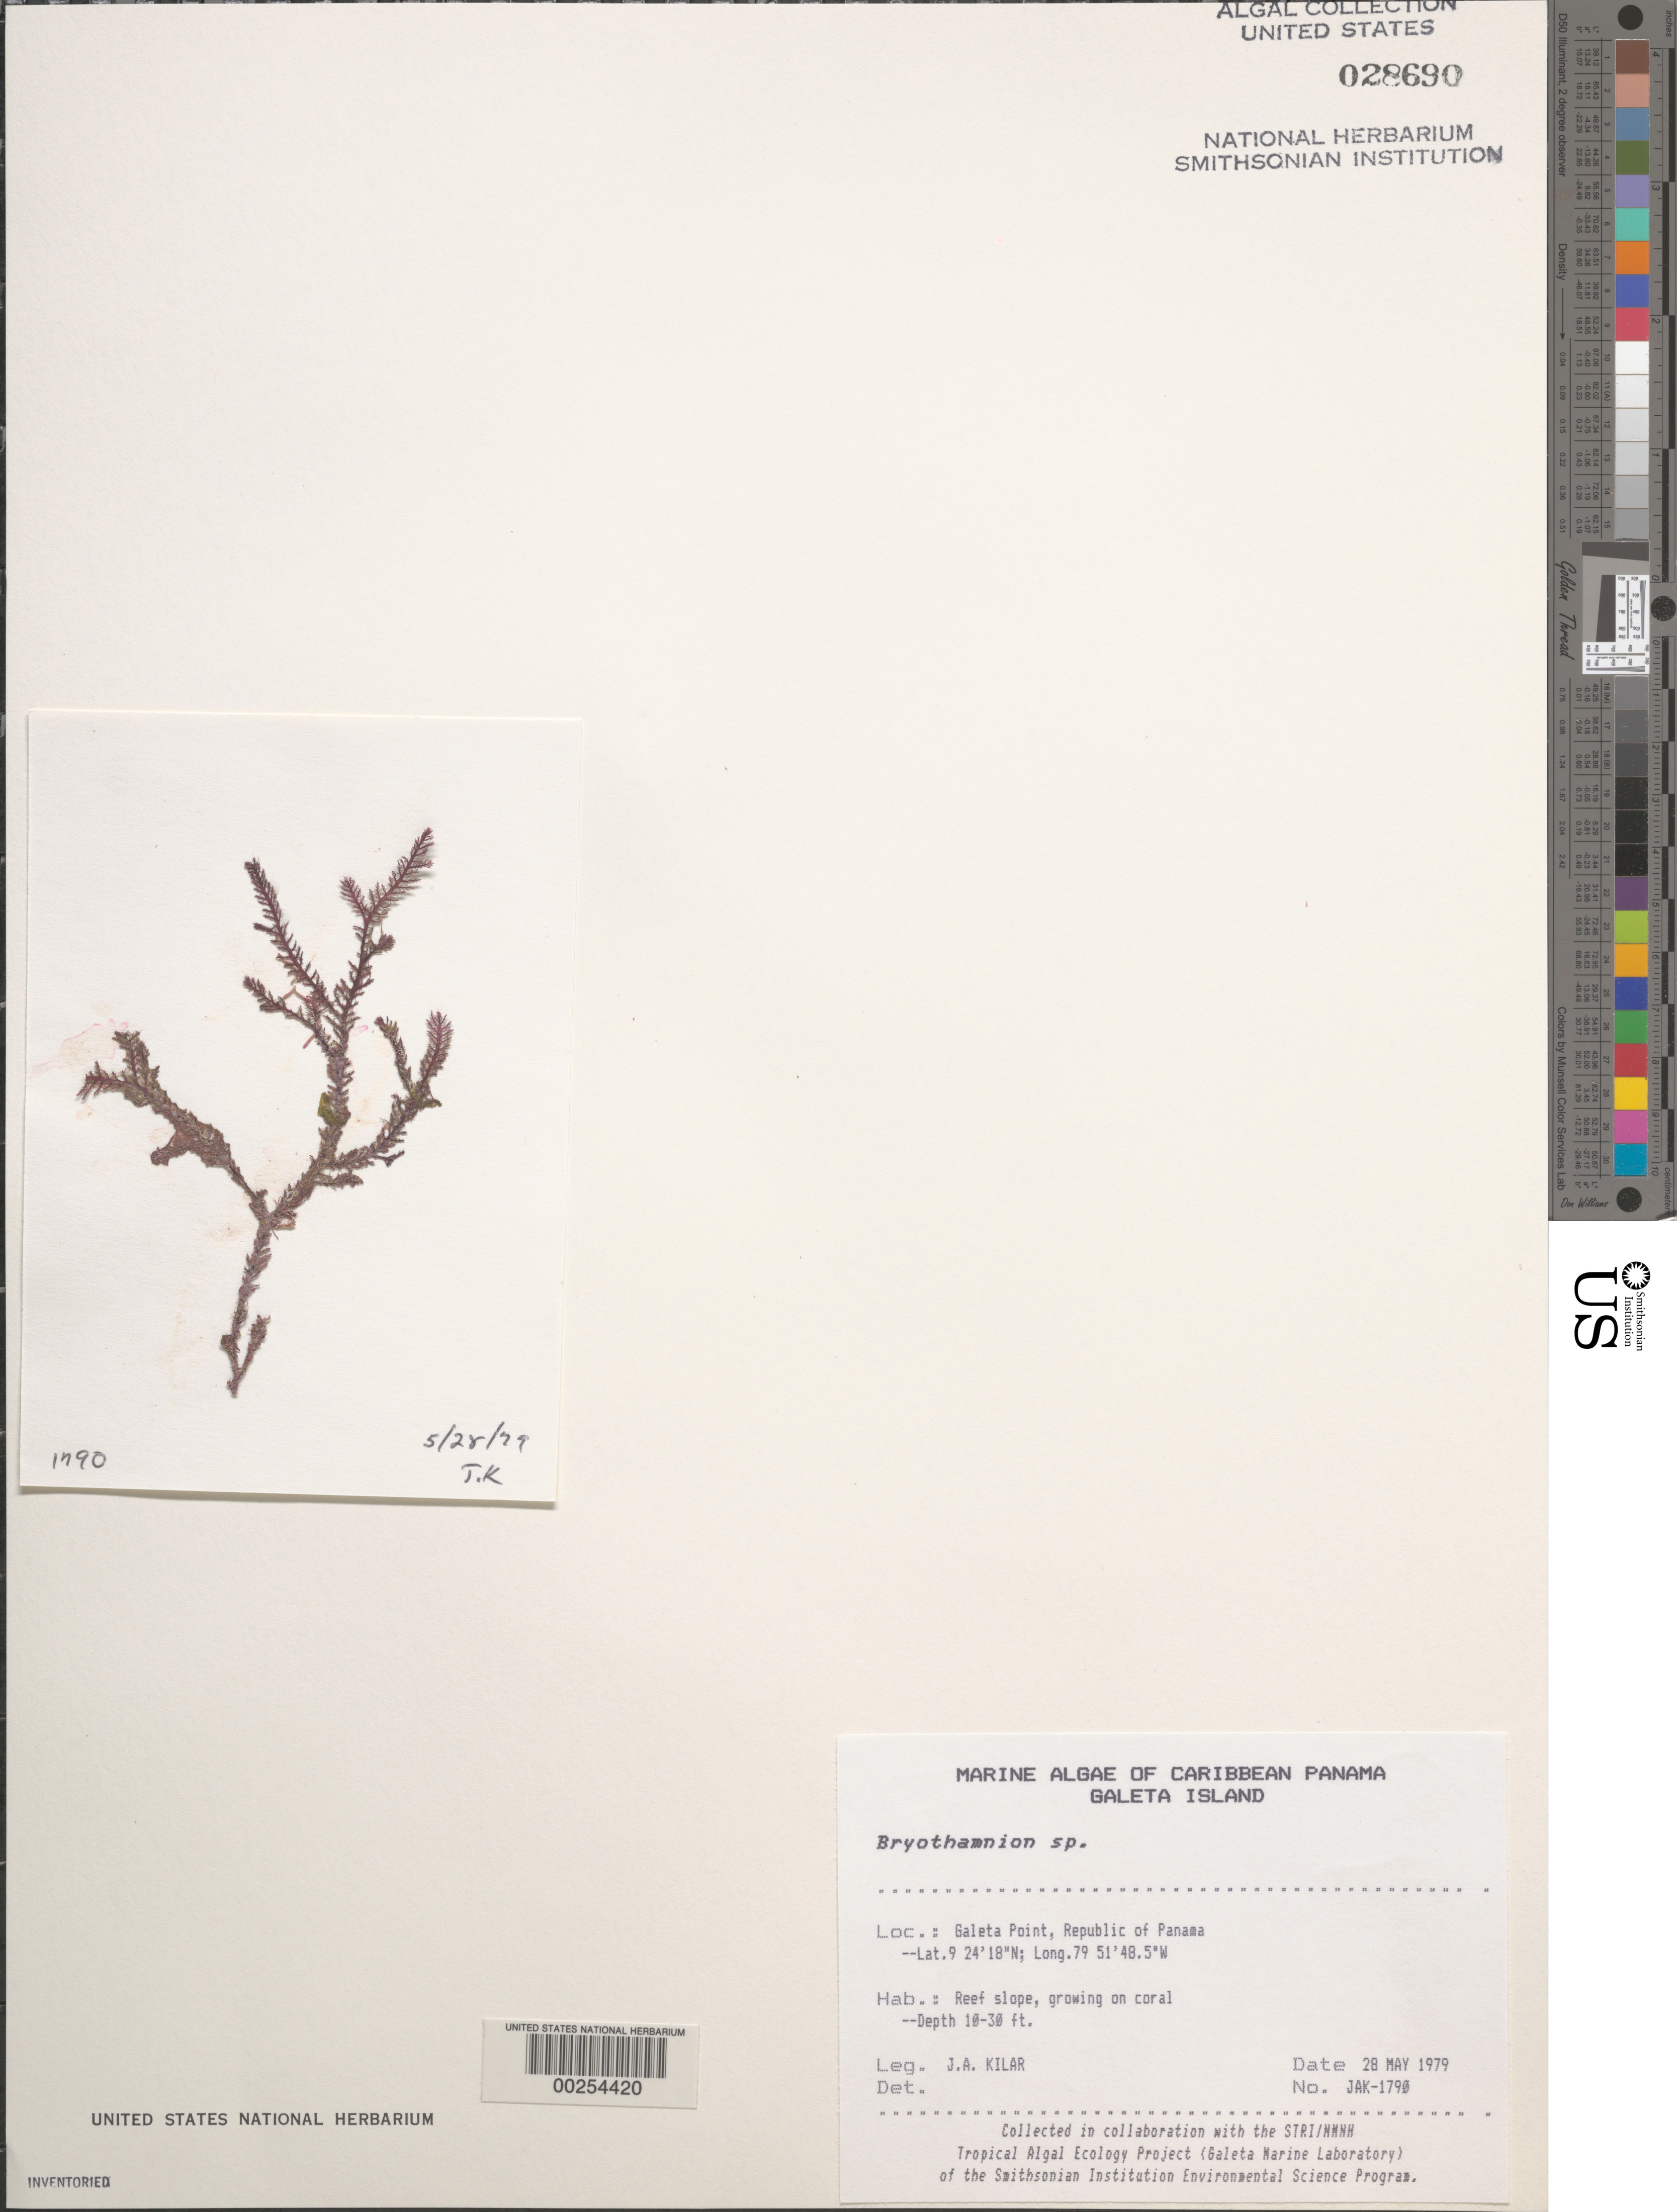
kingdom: Plantae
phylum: Rhodophyta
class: Florideophyceae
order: Ceramiales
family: Rhodomelaceae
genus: Bryothamnion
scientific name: Bryothamnion sp.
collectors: J. A. Kilar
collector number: JAK-1790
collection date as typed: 28 May 1979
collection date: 1979-05-28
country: Panama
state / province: Colón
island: Galeta Island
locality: Galeta Point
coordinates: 9 24' 18" N, 79 51' 48.5" W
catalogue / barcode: US 28690